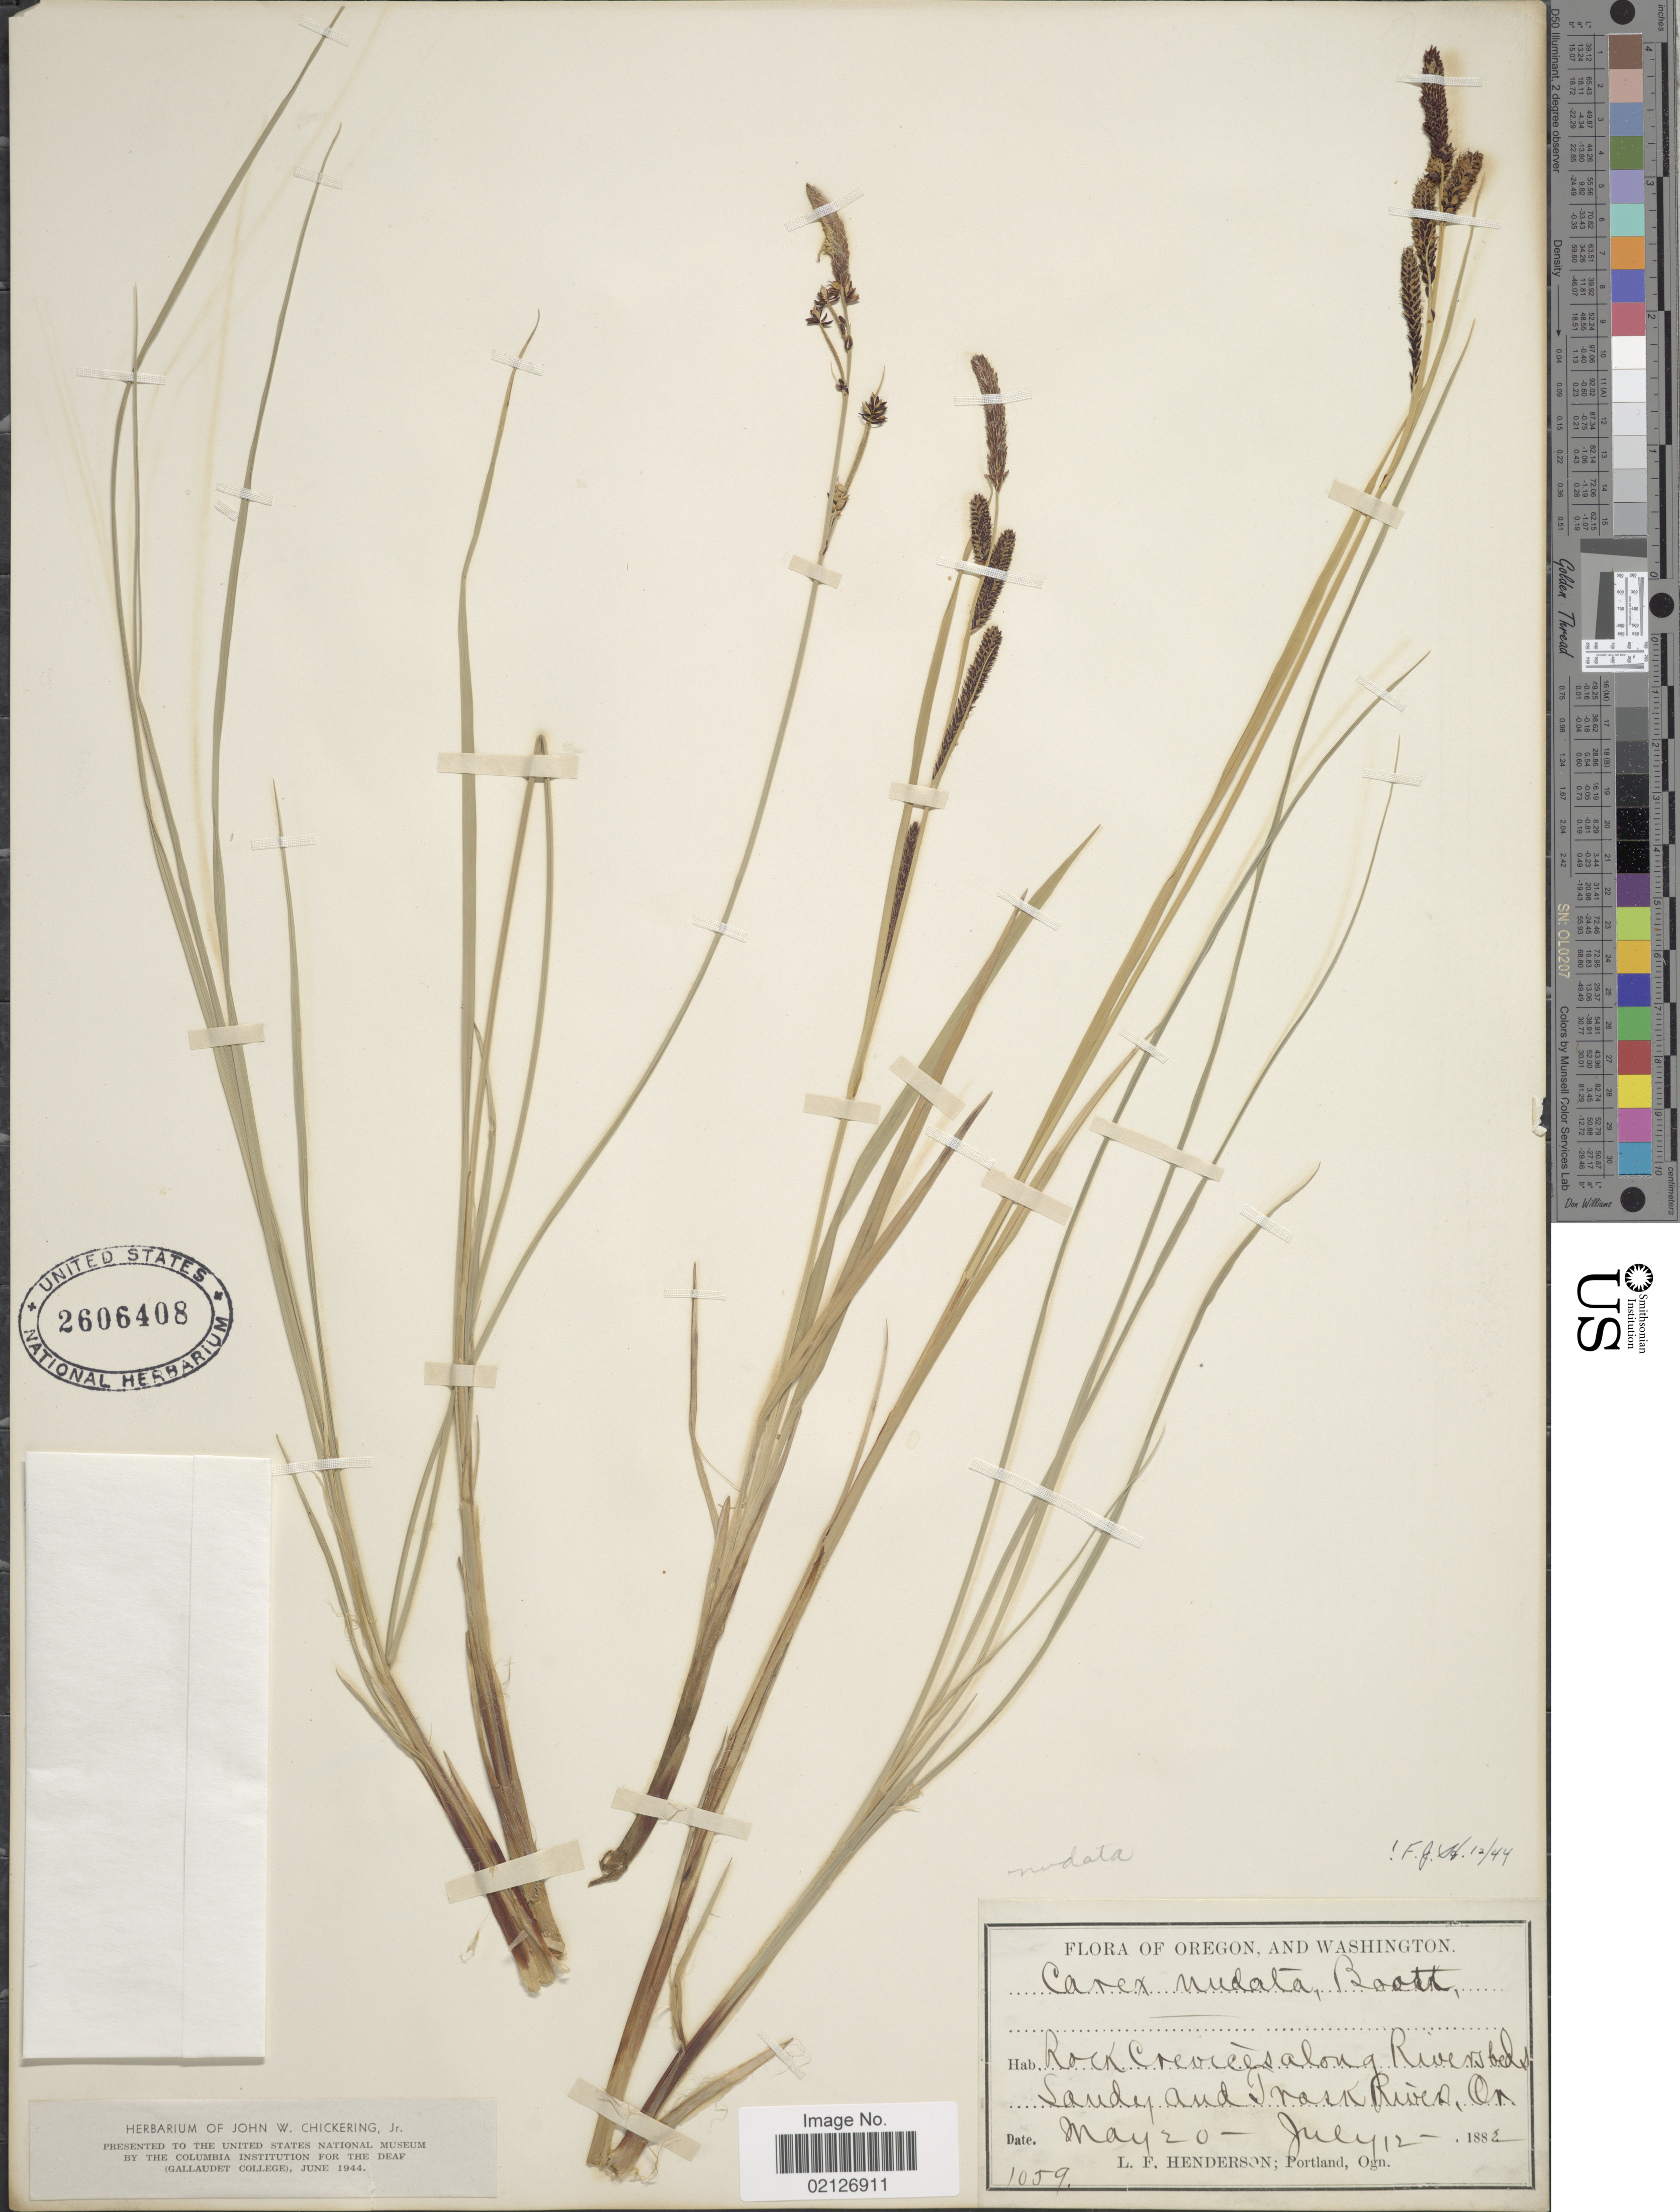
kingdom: Plantae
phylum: Tracheophyta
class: Liliopsida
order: Poales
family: Cyperaceae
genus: Carex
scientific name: Carex nudata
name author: W. Boott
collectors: L. Henderson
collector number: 1059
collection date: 1882-05-20/1882-07-12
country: United States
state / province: Oregon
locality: Rocky crevices along Riversbeds sandy and Trask River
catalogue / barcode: US 2606408